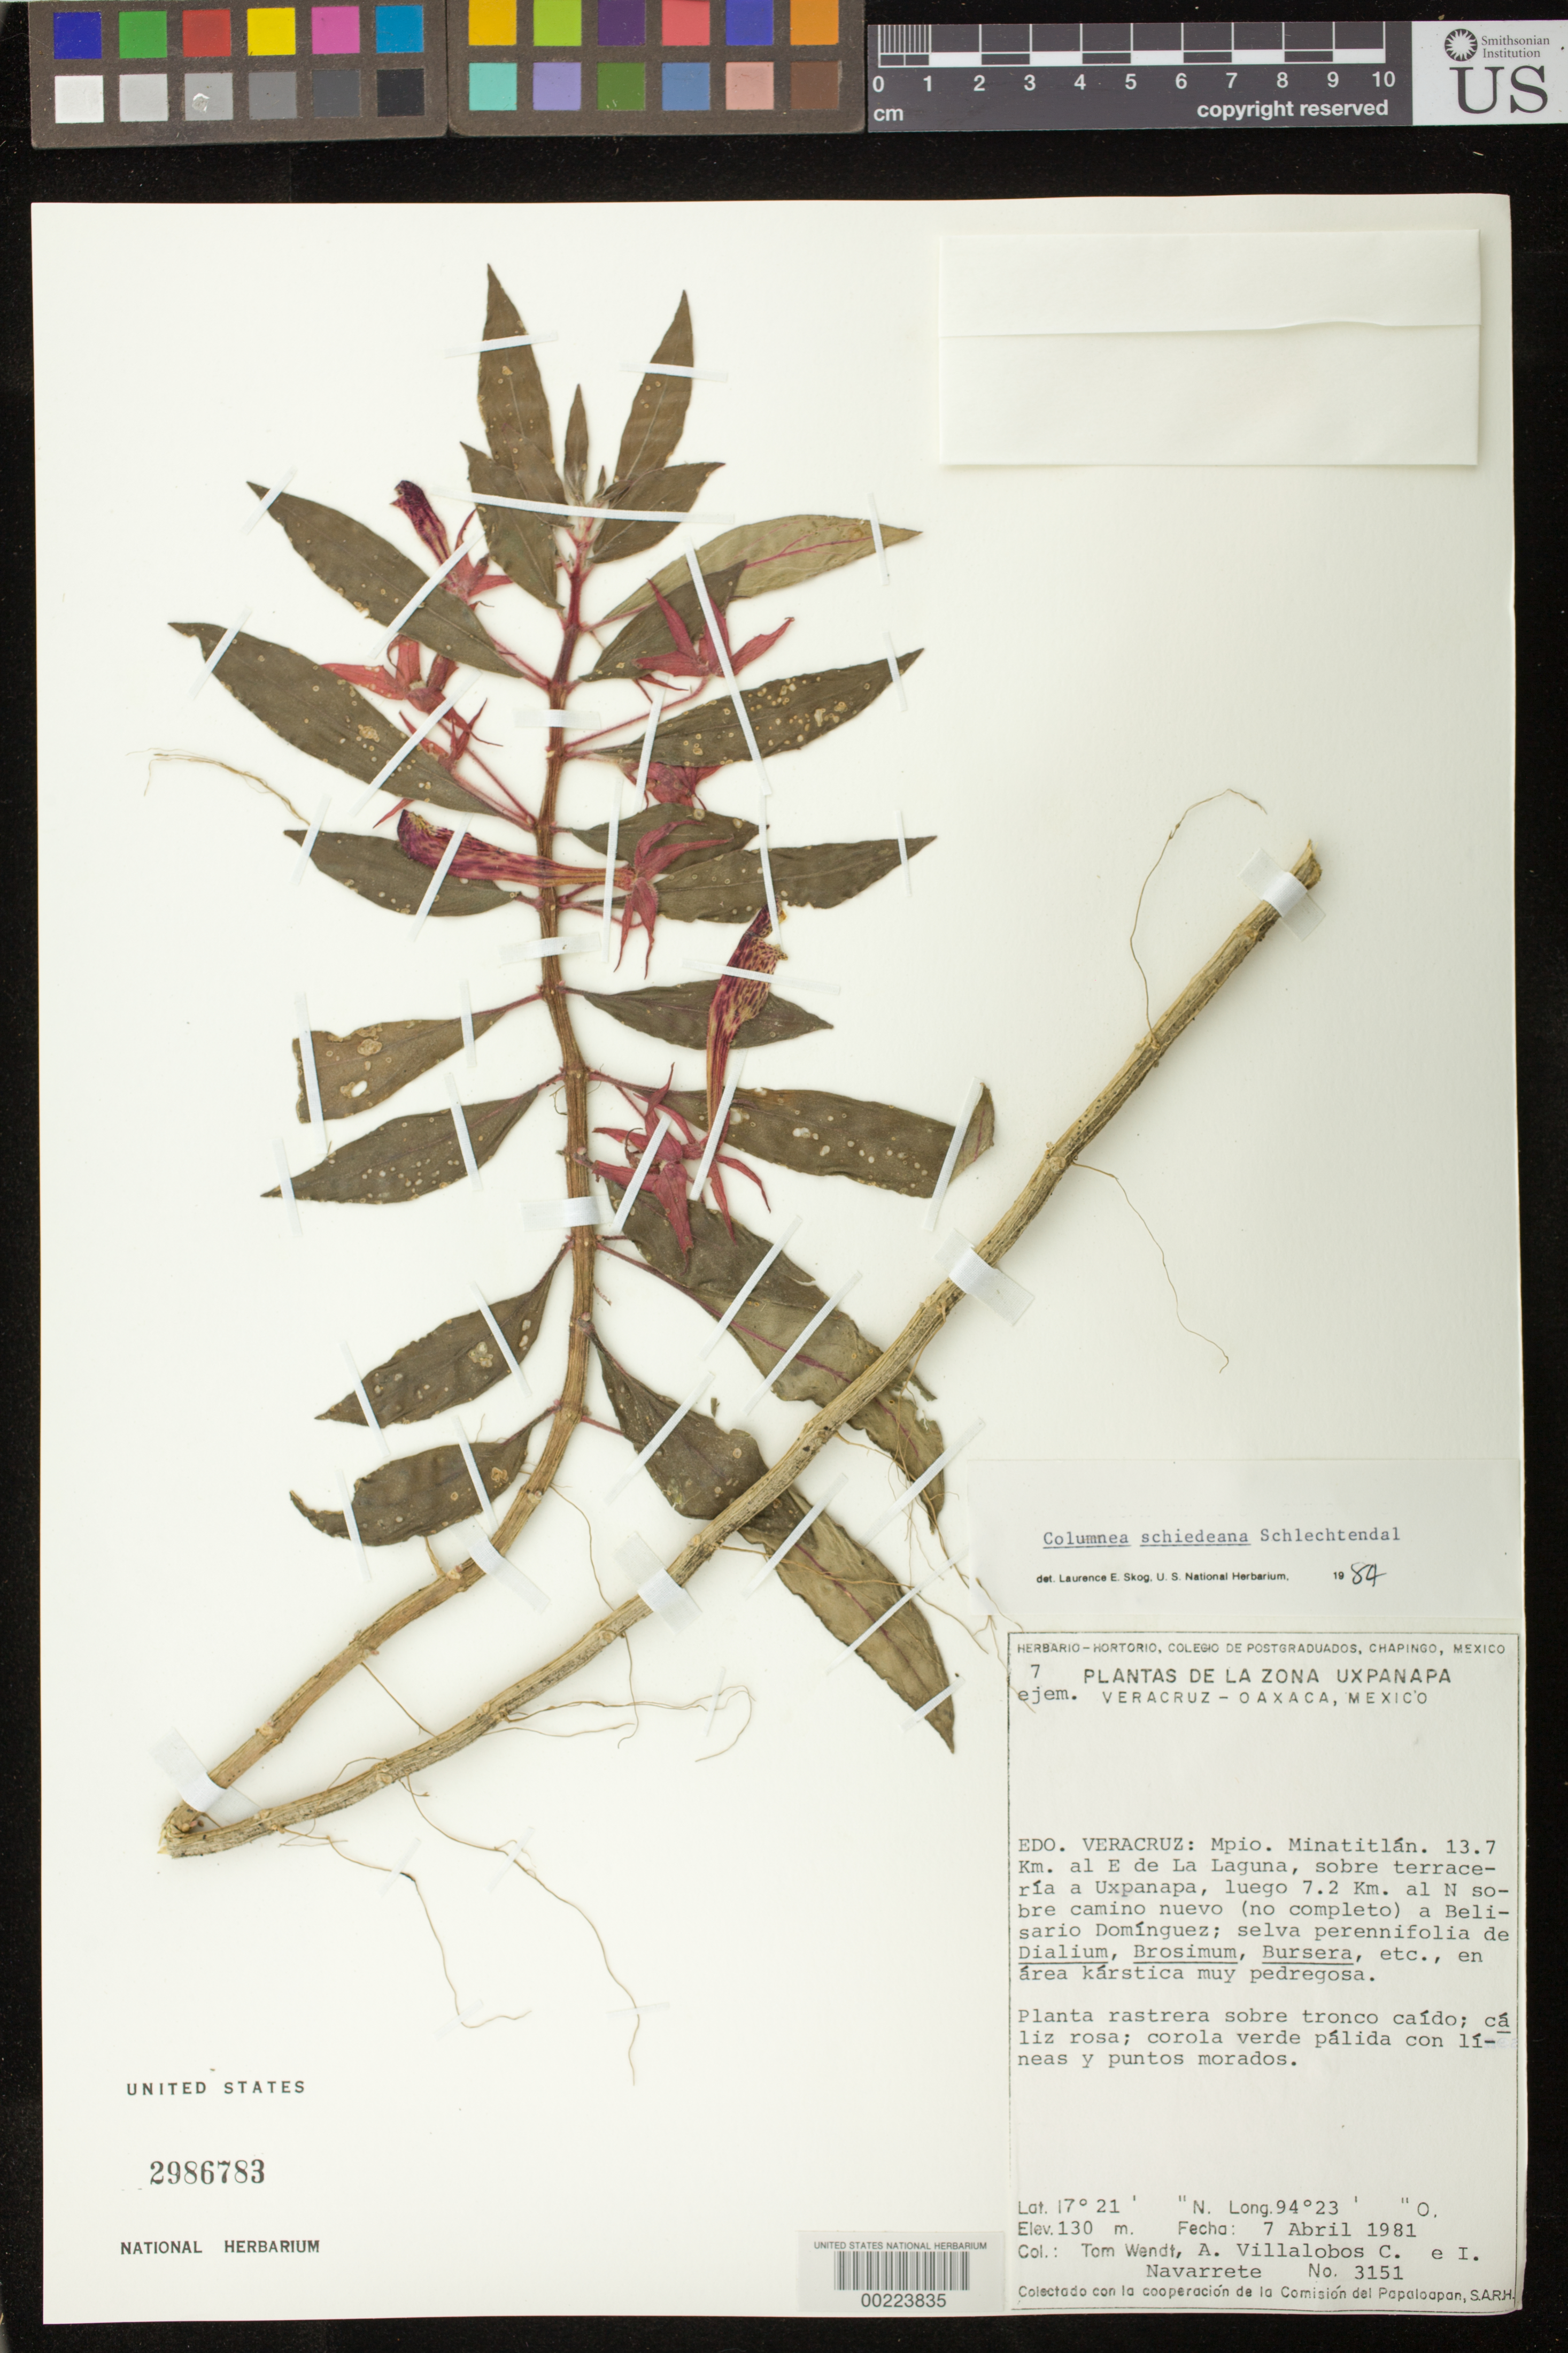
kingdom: Plantae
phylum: Tracheophyta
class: Magnoliopsida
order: Lamiales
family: Gesneriaceae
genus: Columnea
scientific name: Columnea schiedeana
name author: Schltdl.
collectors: T. L. Wendt, A. Villalobos C. & I. Navarrete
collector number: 3151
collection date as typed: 07 Apr 1981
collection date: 1981-04-07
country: Mexico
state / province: Veracruz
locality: Mun. Minatitlan, 13.7 km E of La Laguna, above 'Terraceria' to Uxpanapa, then 7.2 km N abovenew road to Belisario Dominguez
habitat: Perennial forest of Dialium, Brosimum, Bursera, etc, in very rocky area ...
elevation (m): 130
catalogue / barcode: US 2986783